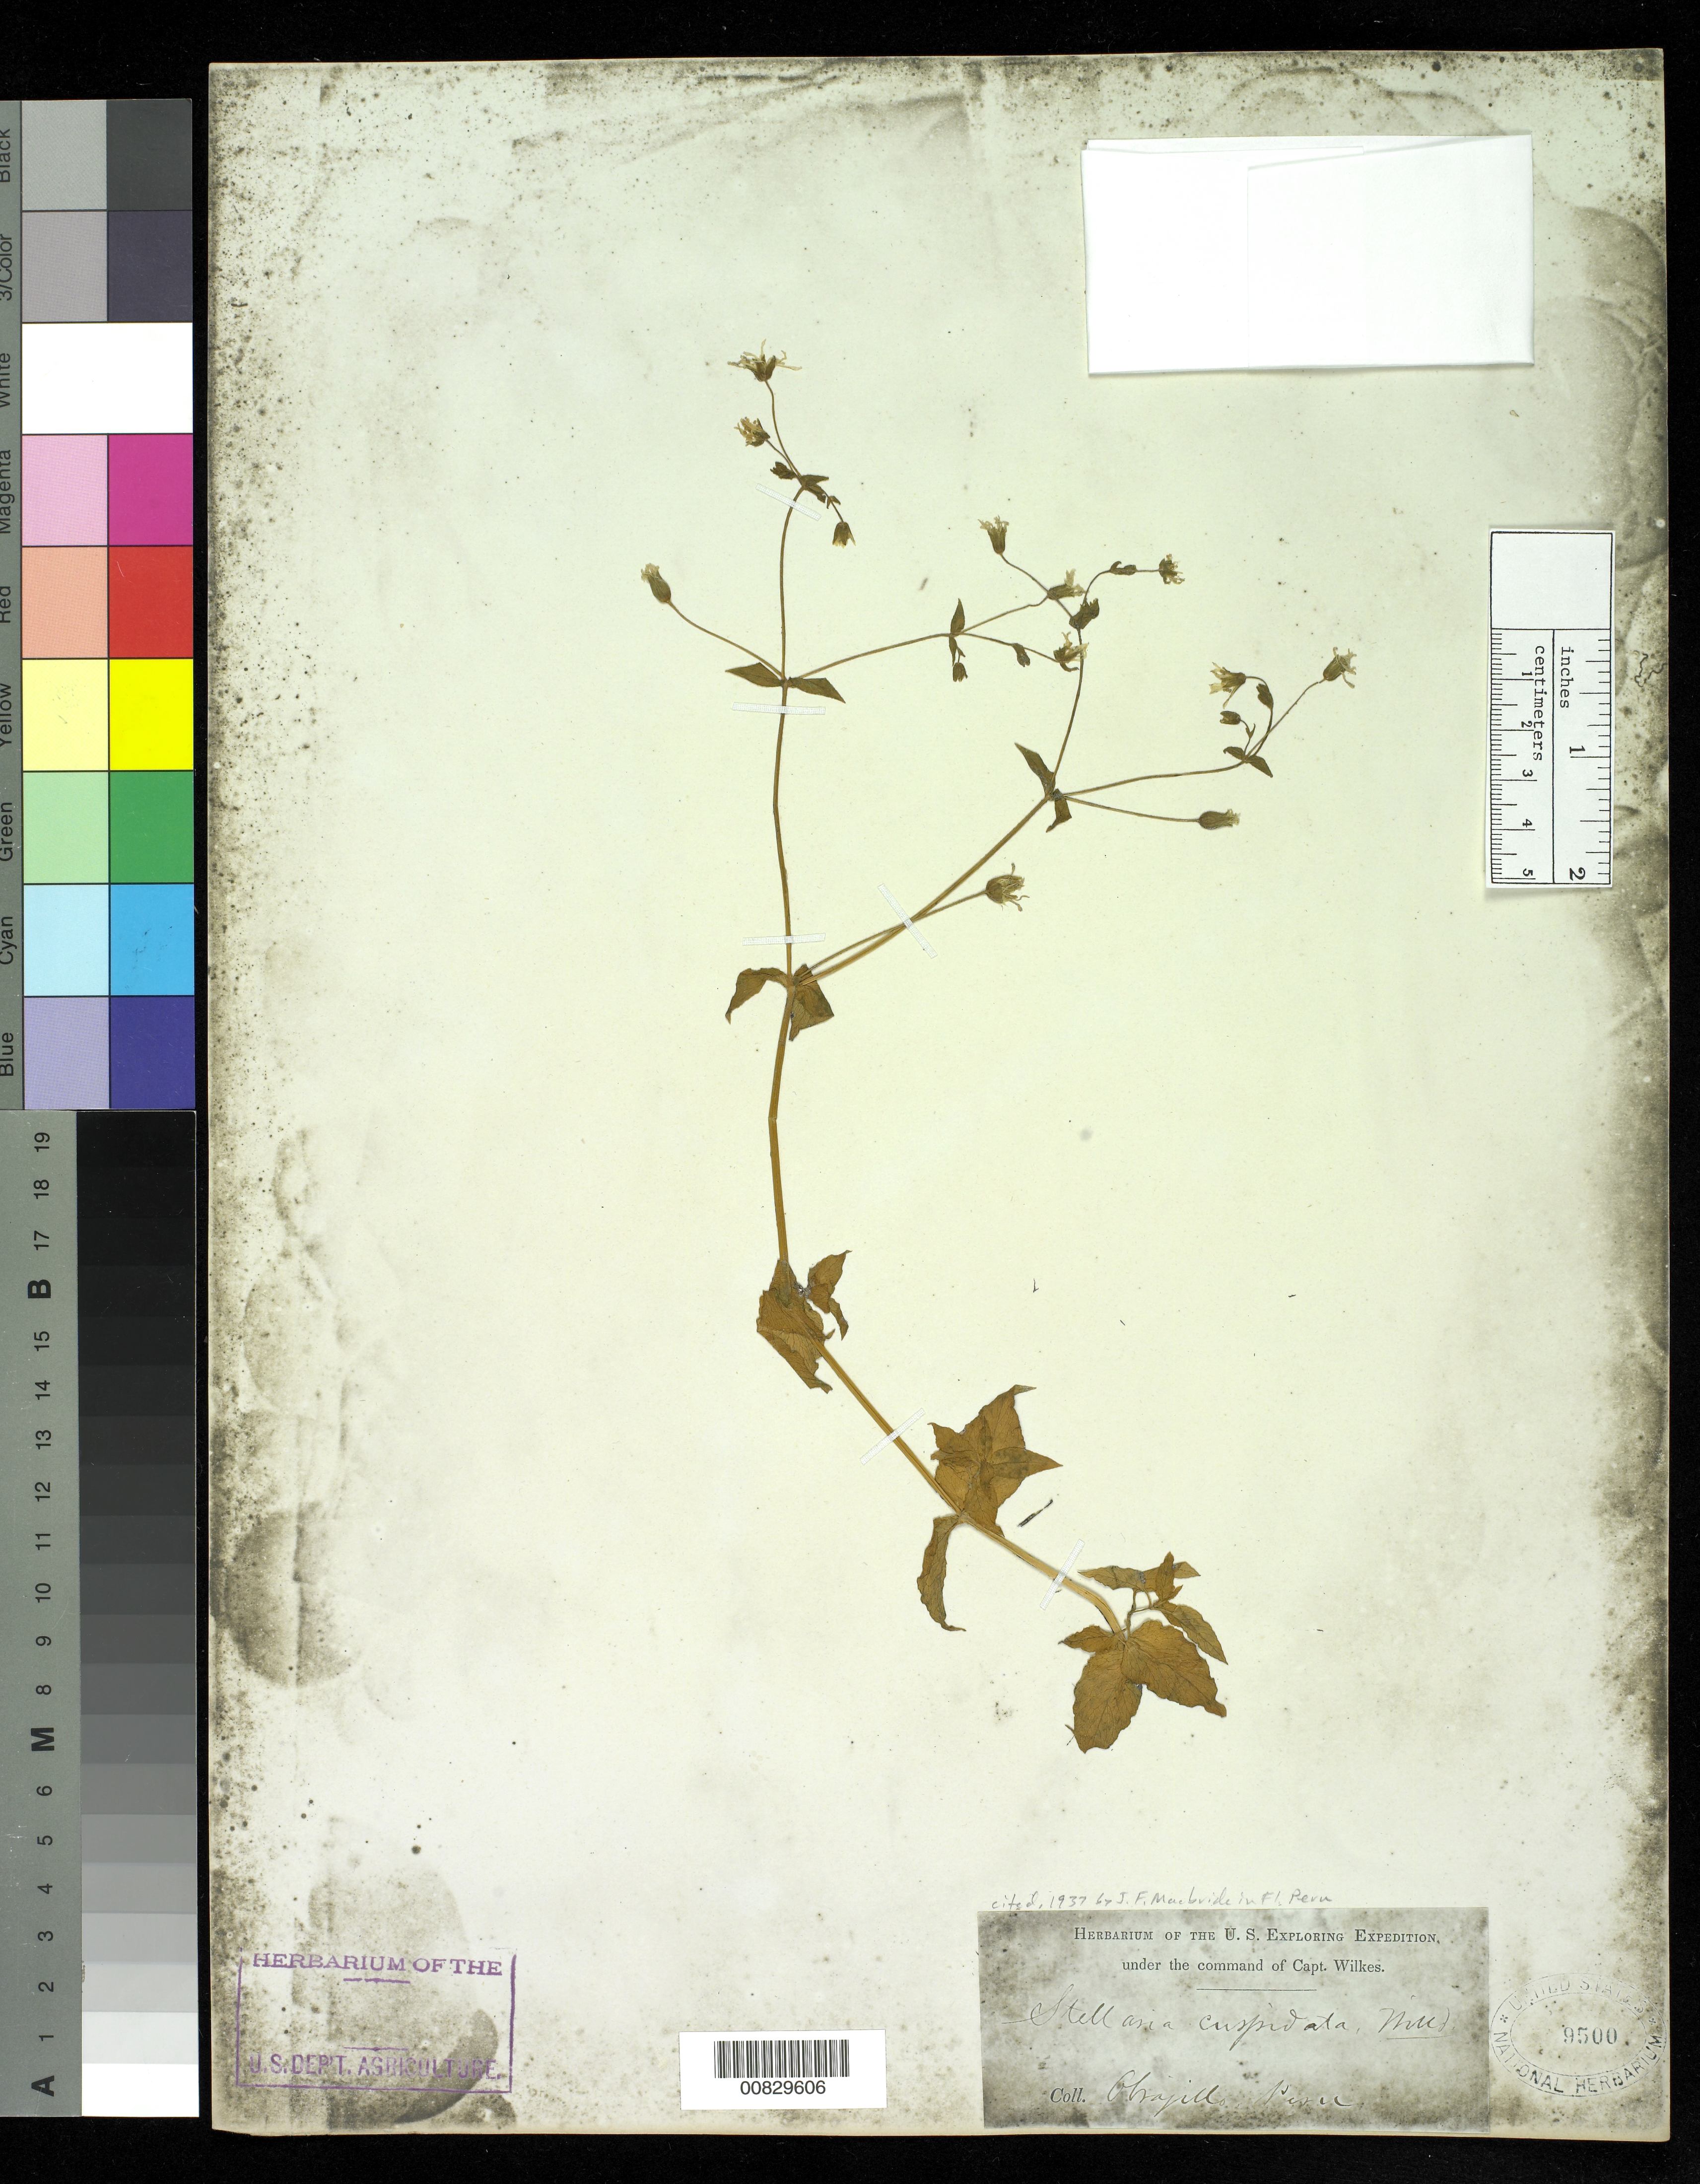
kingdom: Plantae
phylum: Tracheophyta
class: Magnoliopsida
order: Caryophyllales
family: Caryophyllaceae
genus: Stellaria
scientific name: Stellaria cuspidata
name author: Willd. ex Schltdl.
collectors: Wilkes Explor. Exped.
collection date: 1838/1842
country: Peru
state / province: Lima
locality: Obrajillo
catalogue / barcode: US 9500